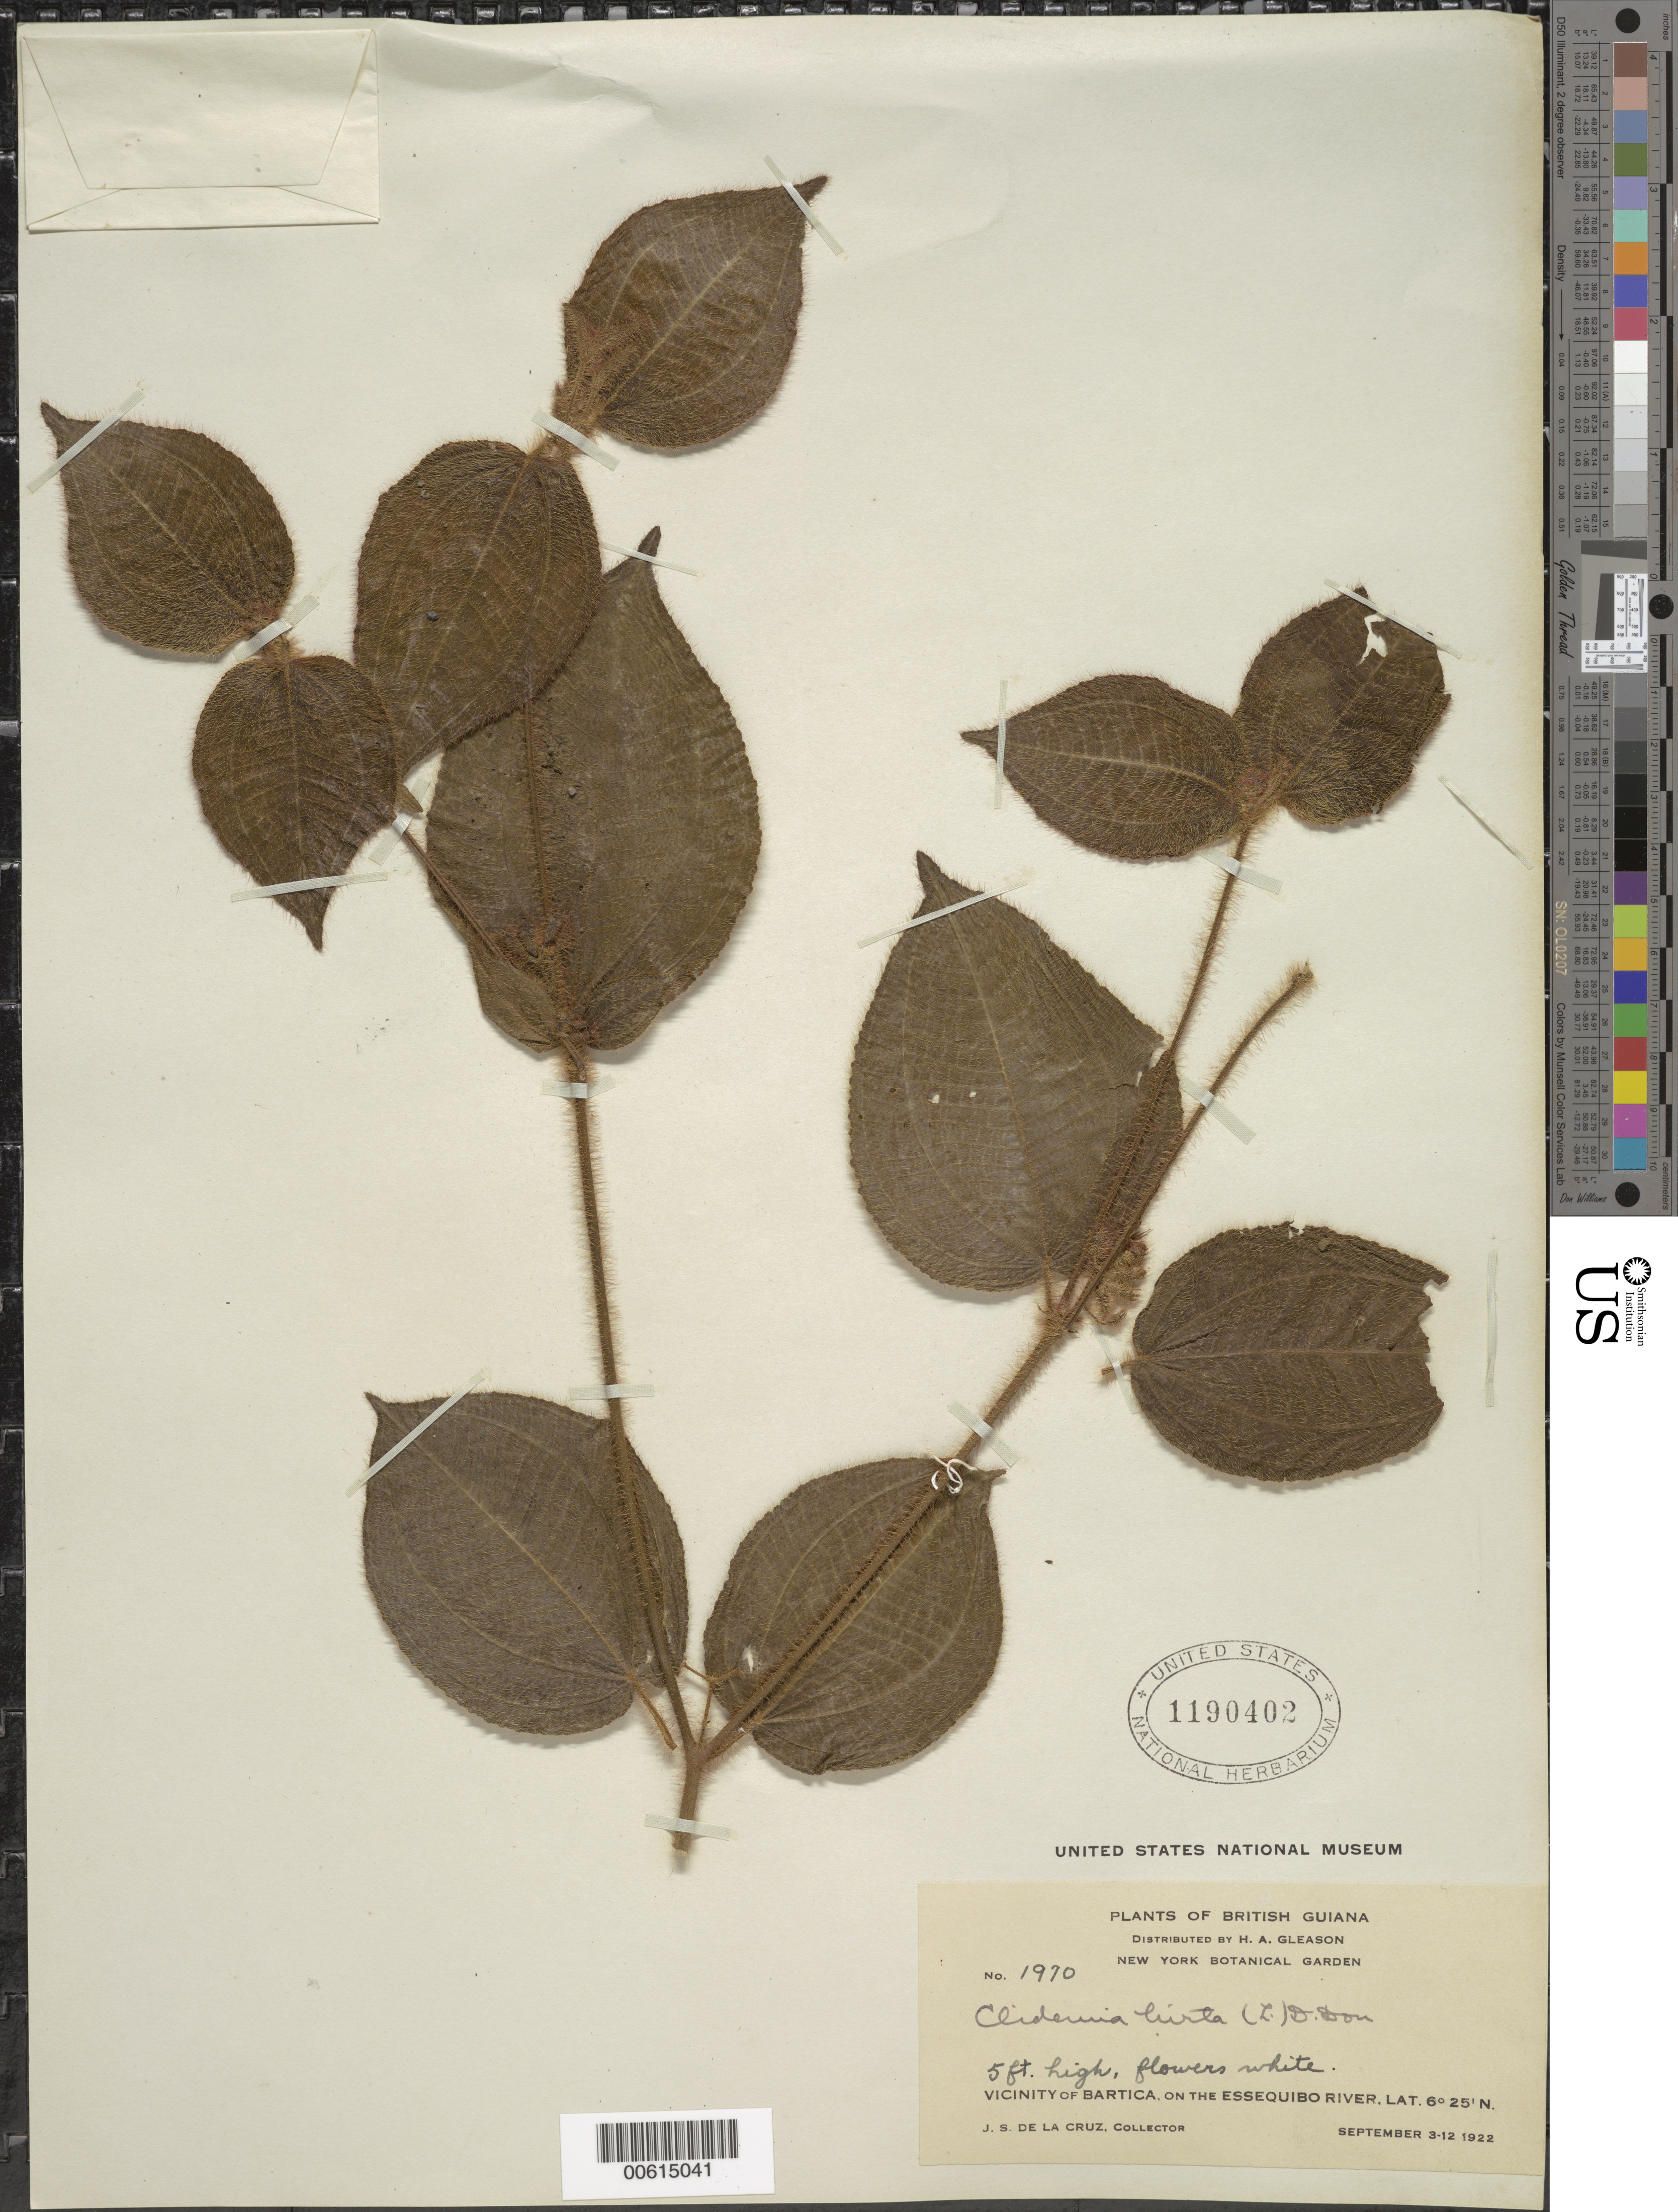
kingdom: Plantae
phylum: Tracheophyta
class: Magnoliopsida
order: Myrtales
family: Melastomataceae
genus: Clidemia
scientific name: Clidemia hirta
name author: (L.) D. Don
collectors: J. S. de la Cruz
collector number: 1970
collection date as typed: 3-Sep-22 to 12-Sep-22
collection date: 1922-09-03/1922-09-12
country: Guyana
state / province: Cuyuni-Mazaruni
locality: Bartica, vic., on the Essequibo River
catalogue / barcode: US 1190402